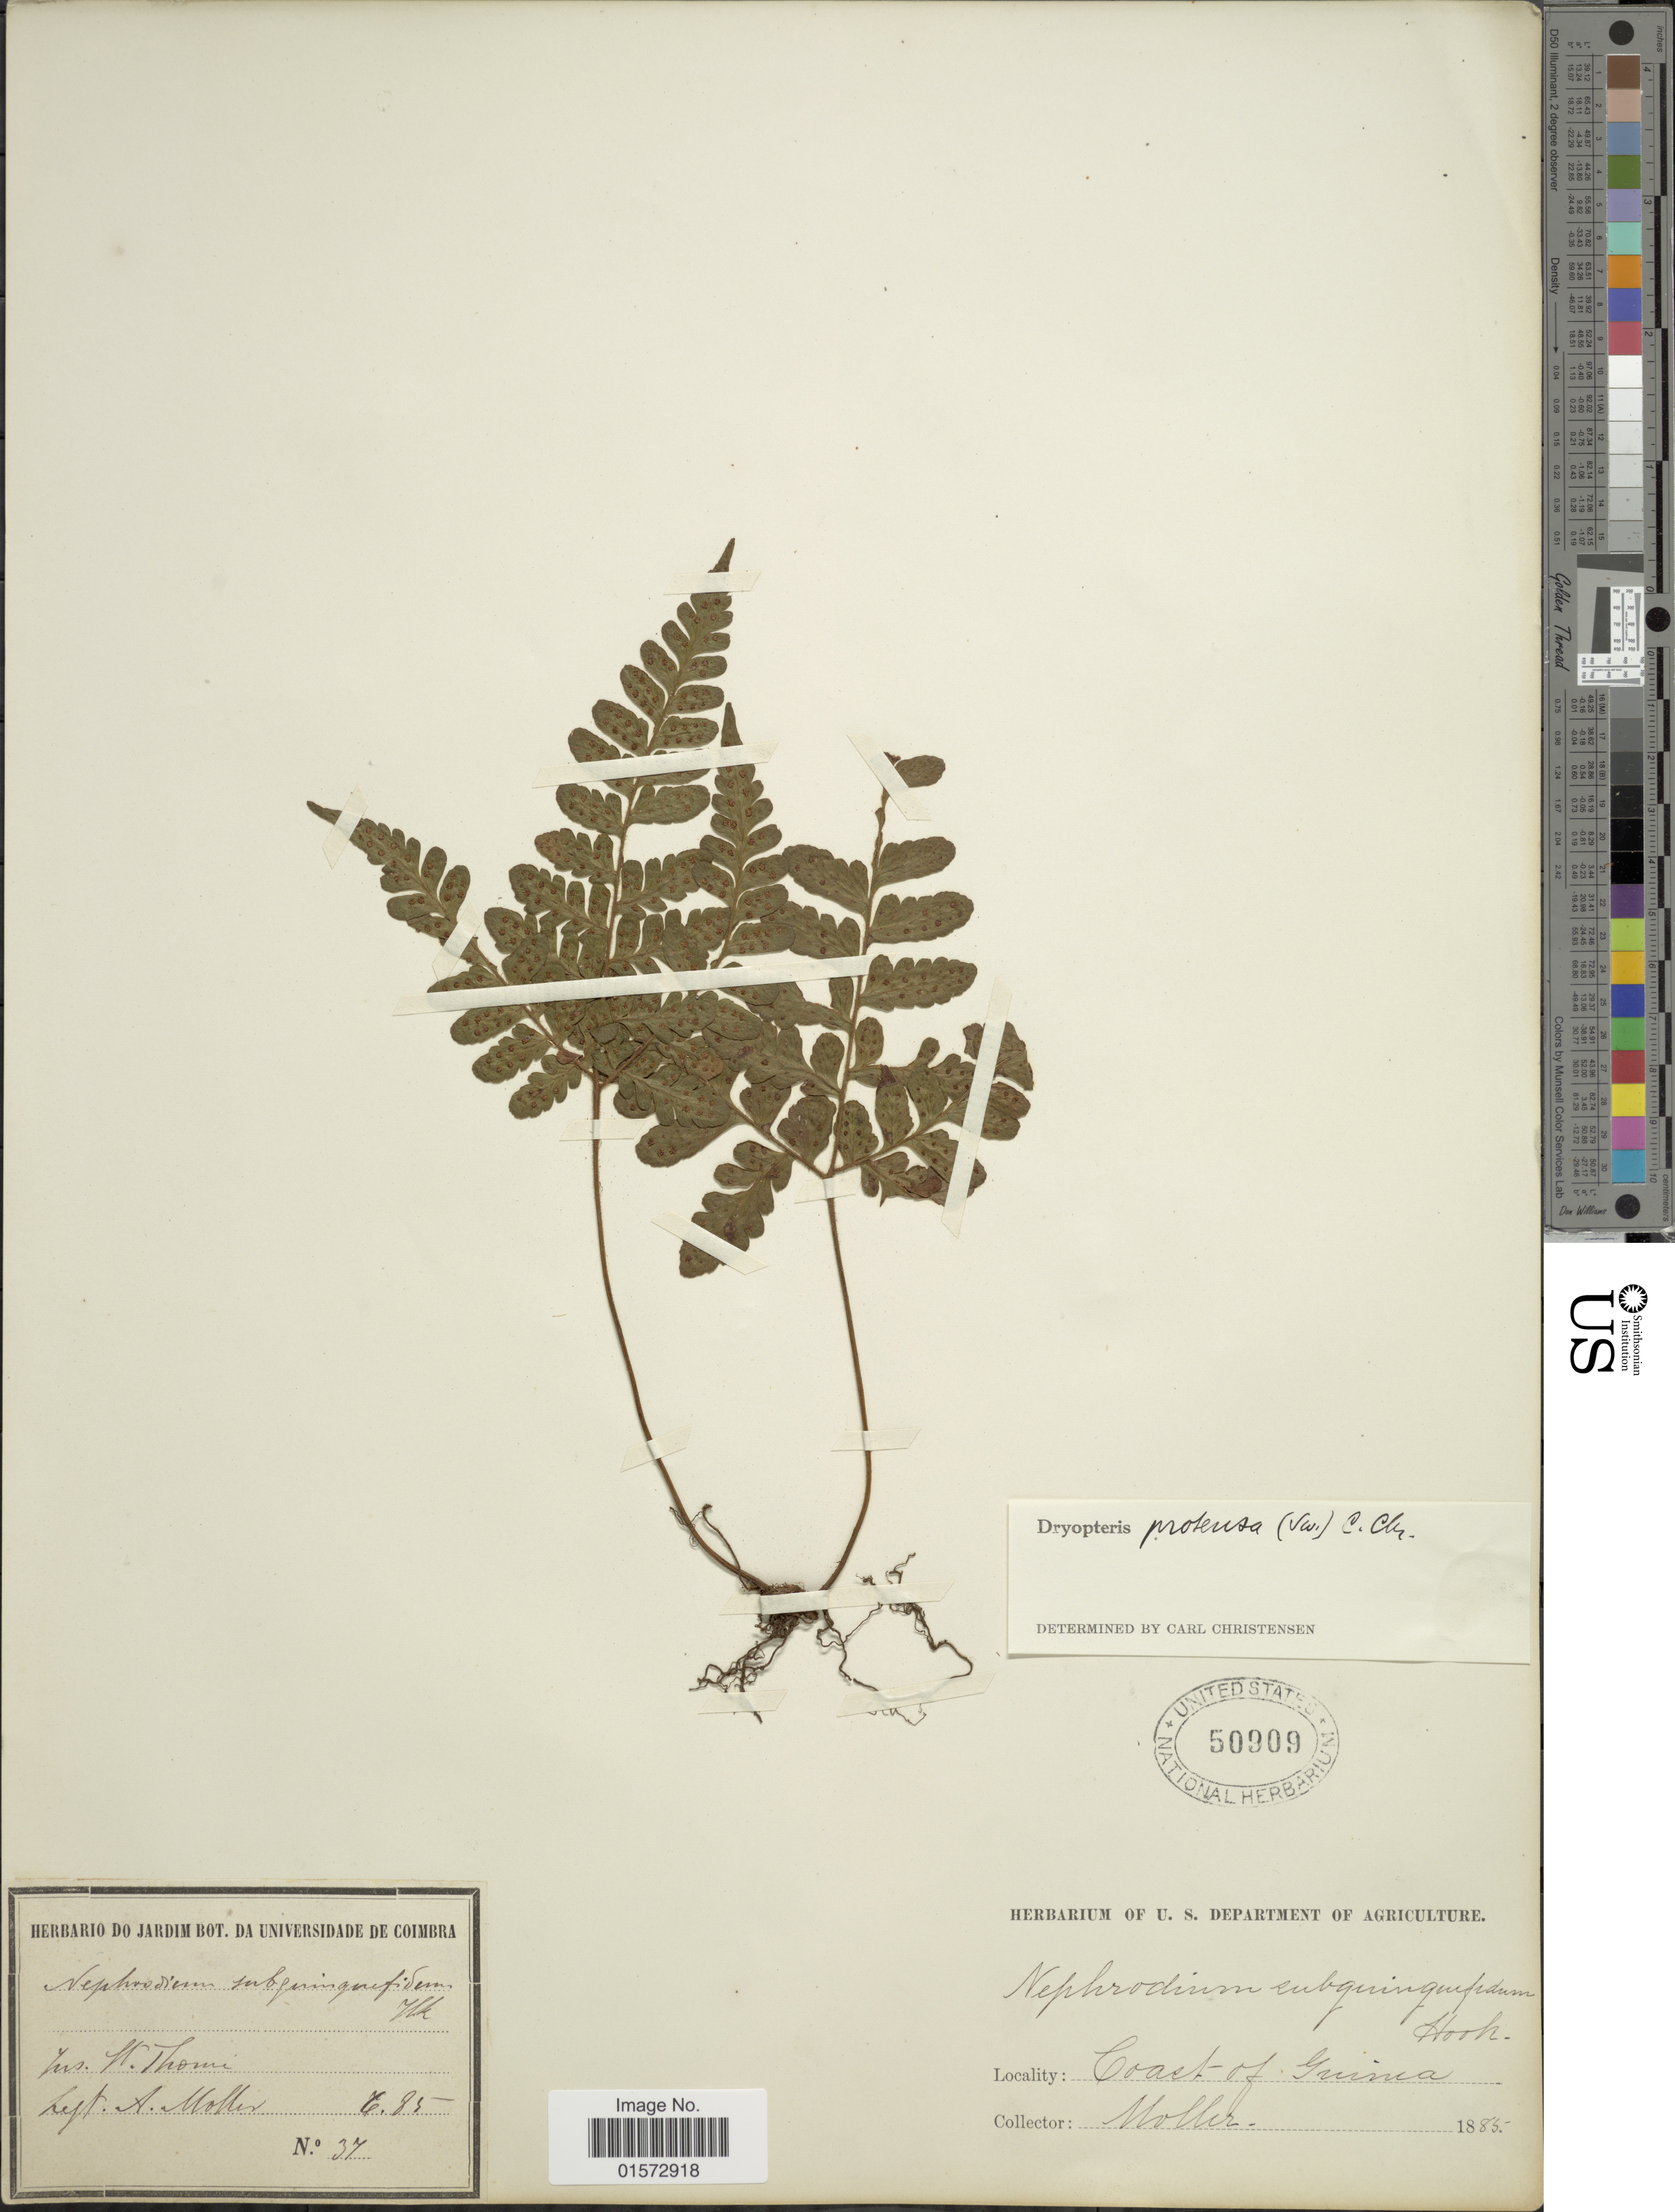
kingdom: Plantae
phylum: Tracheophyta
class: Polypodiopsida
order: Polypodiales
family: Tectariaceae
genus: Triplophyllum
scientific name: Triplophyllum subquinquefidum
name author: (P. Beauv.) Pic. Serm.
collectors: A. Moller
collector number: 37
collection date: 1885-06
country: Sao Tome and Principe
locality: Coast of Guinea, Ins. St. Thome.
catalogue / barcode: US 50909